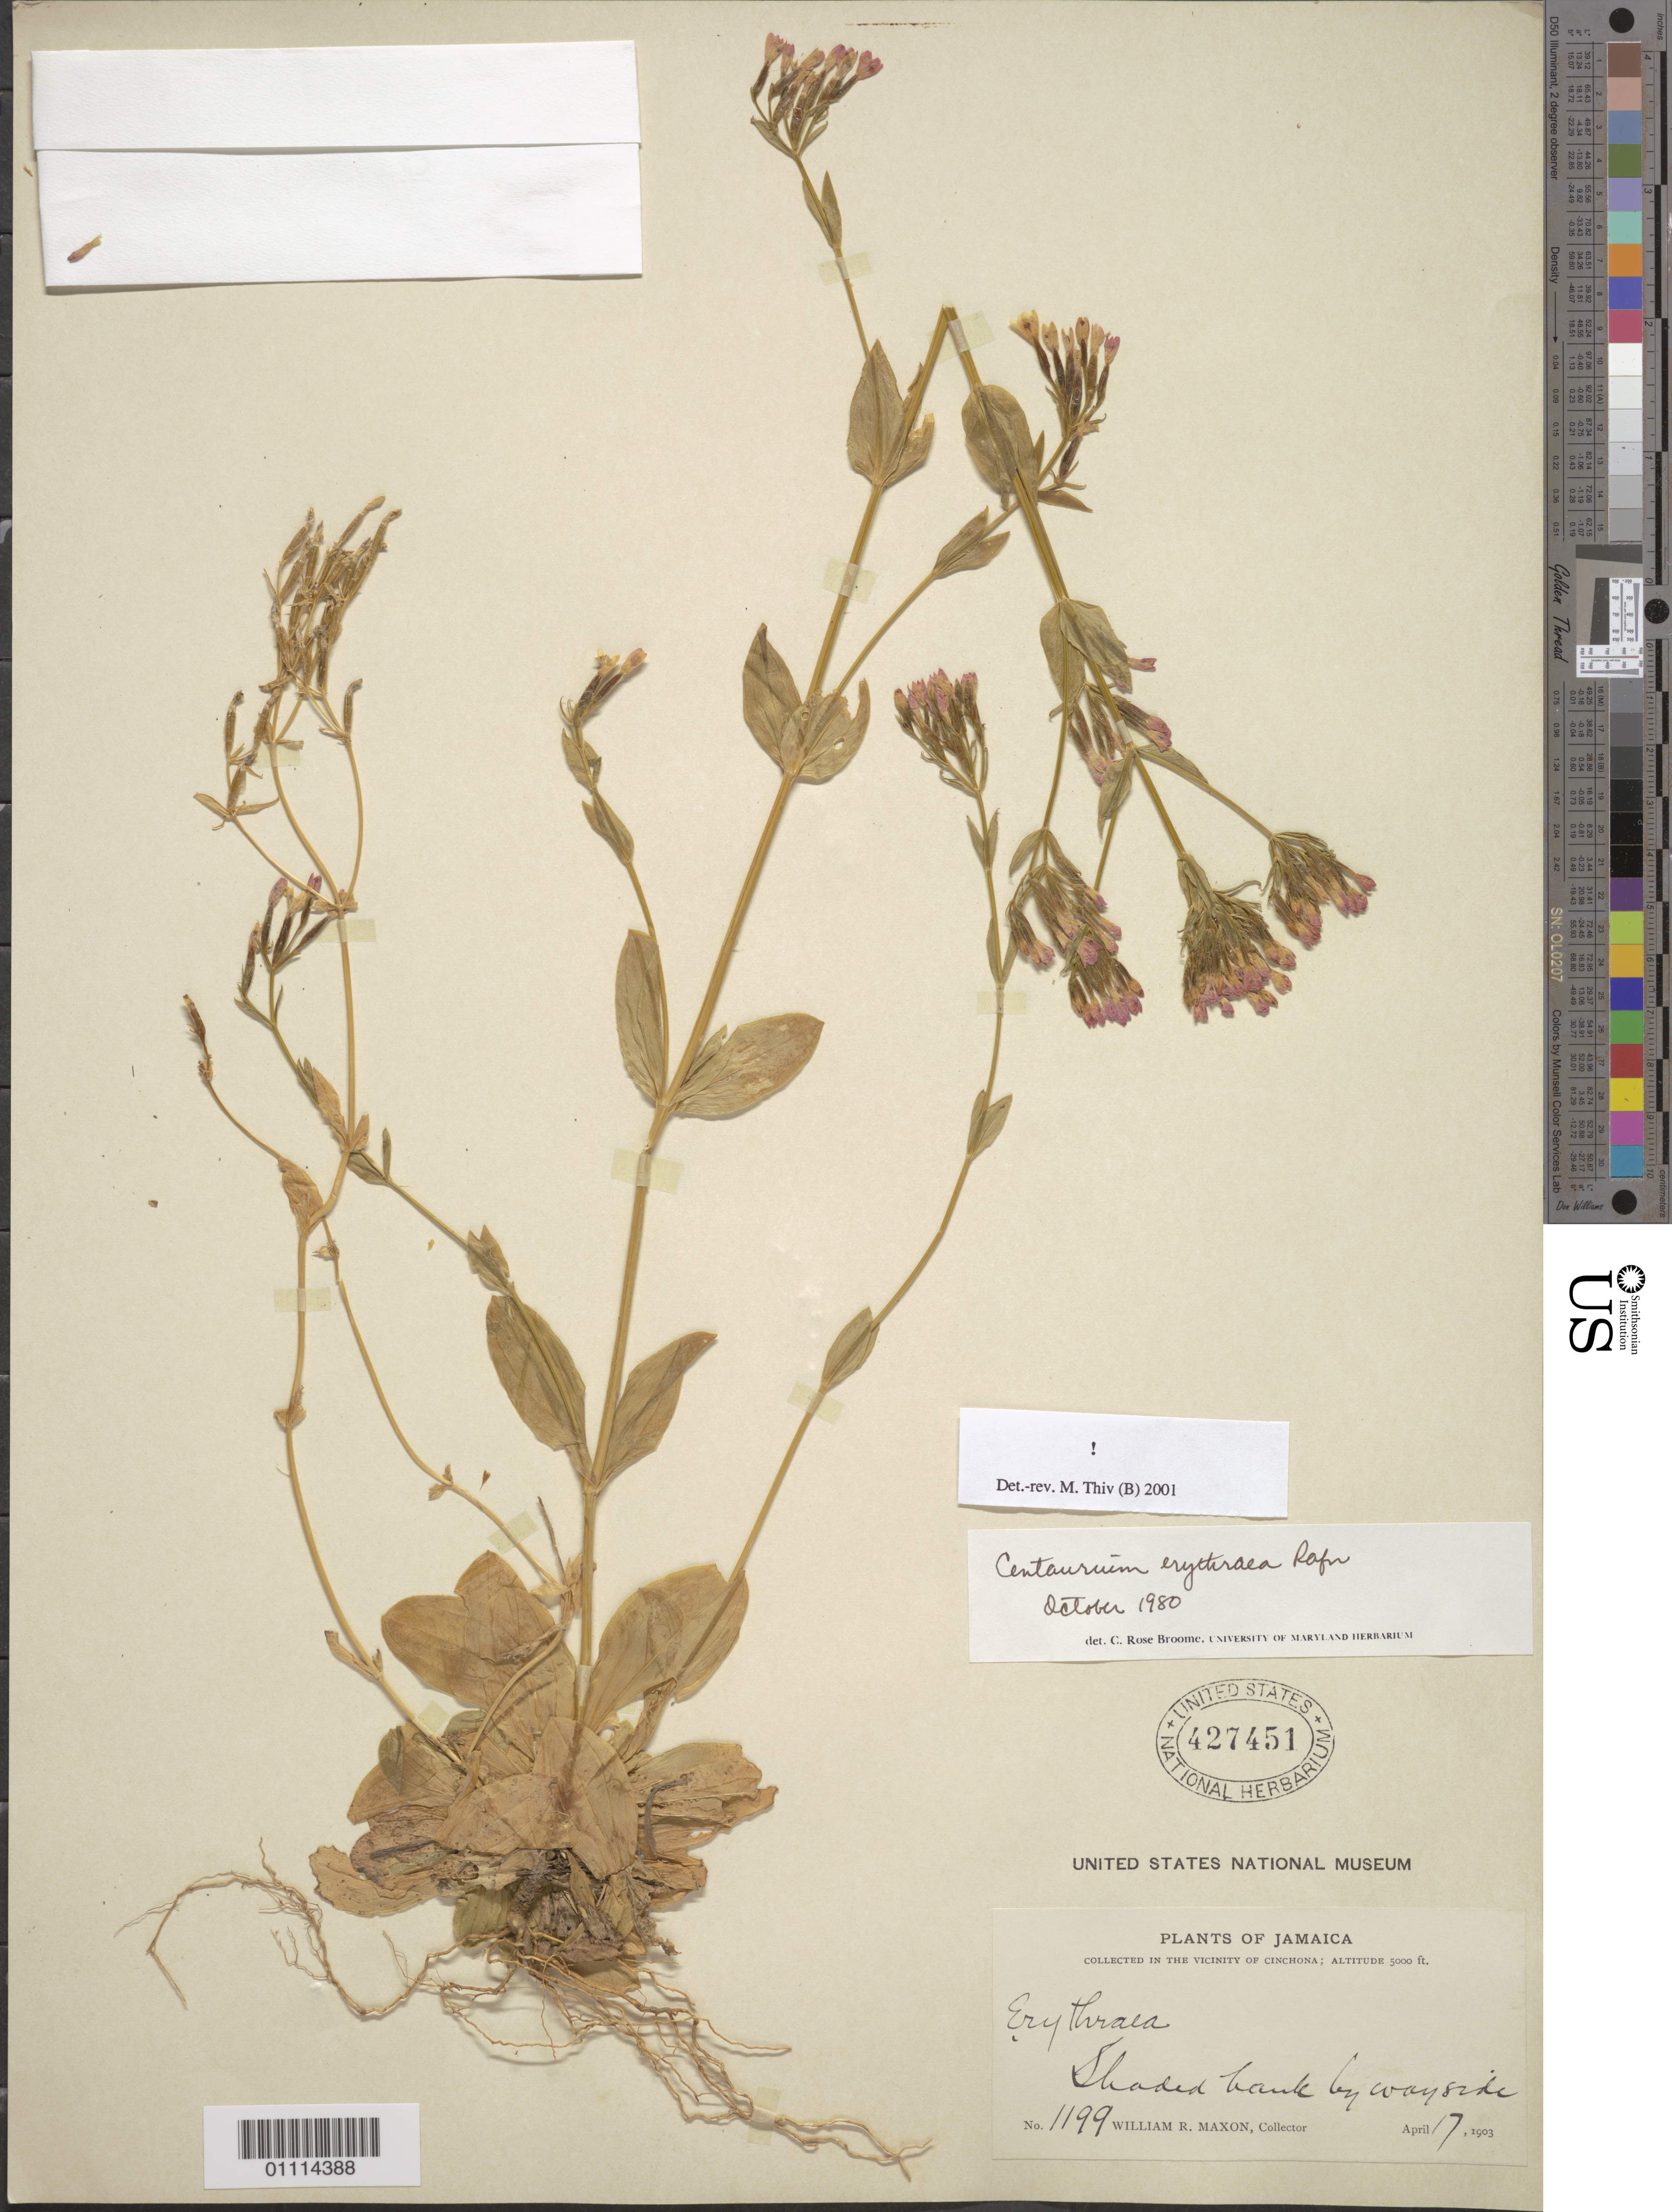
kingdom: Plantae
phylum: Tracheophyta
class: Magnoliopsida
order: Gentianales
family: Gentianaceae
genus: Centaurium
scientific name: Centaurium erythraea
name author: Rafn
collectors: W. R. Maxon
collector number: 1199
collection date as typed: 17 Apr 1903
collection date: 1903-04-17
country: Jamaica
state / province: Saint Andrew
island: Jamaica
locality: Shaded bank by countryside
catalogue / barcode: US 427451